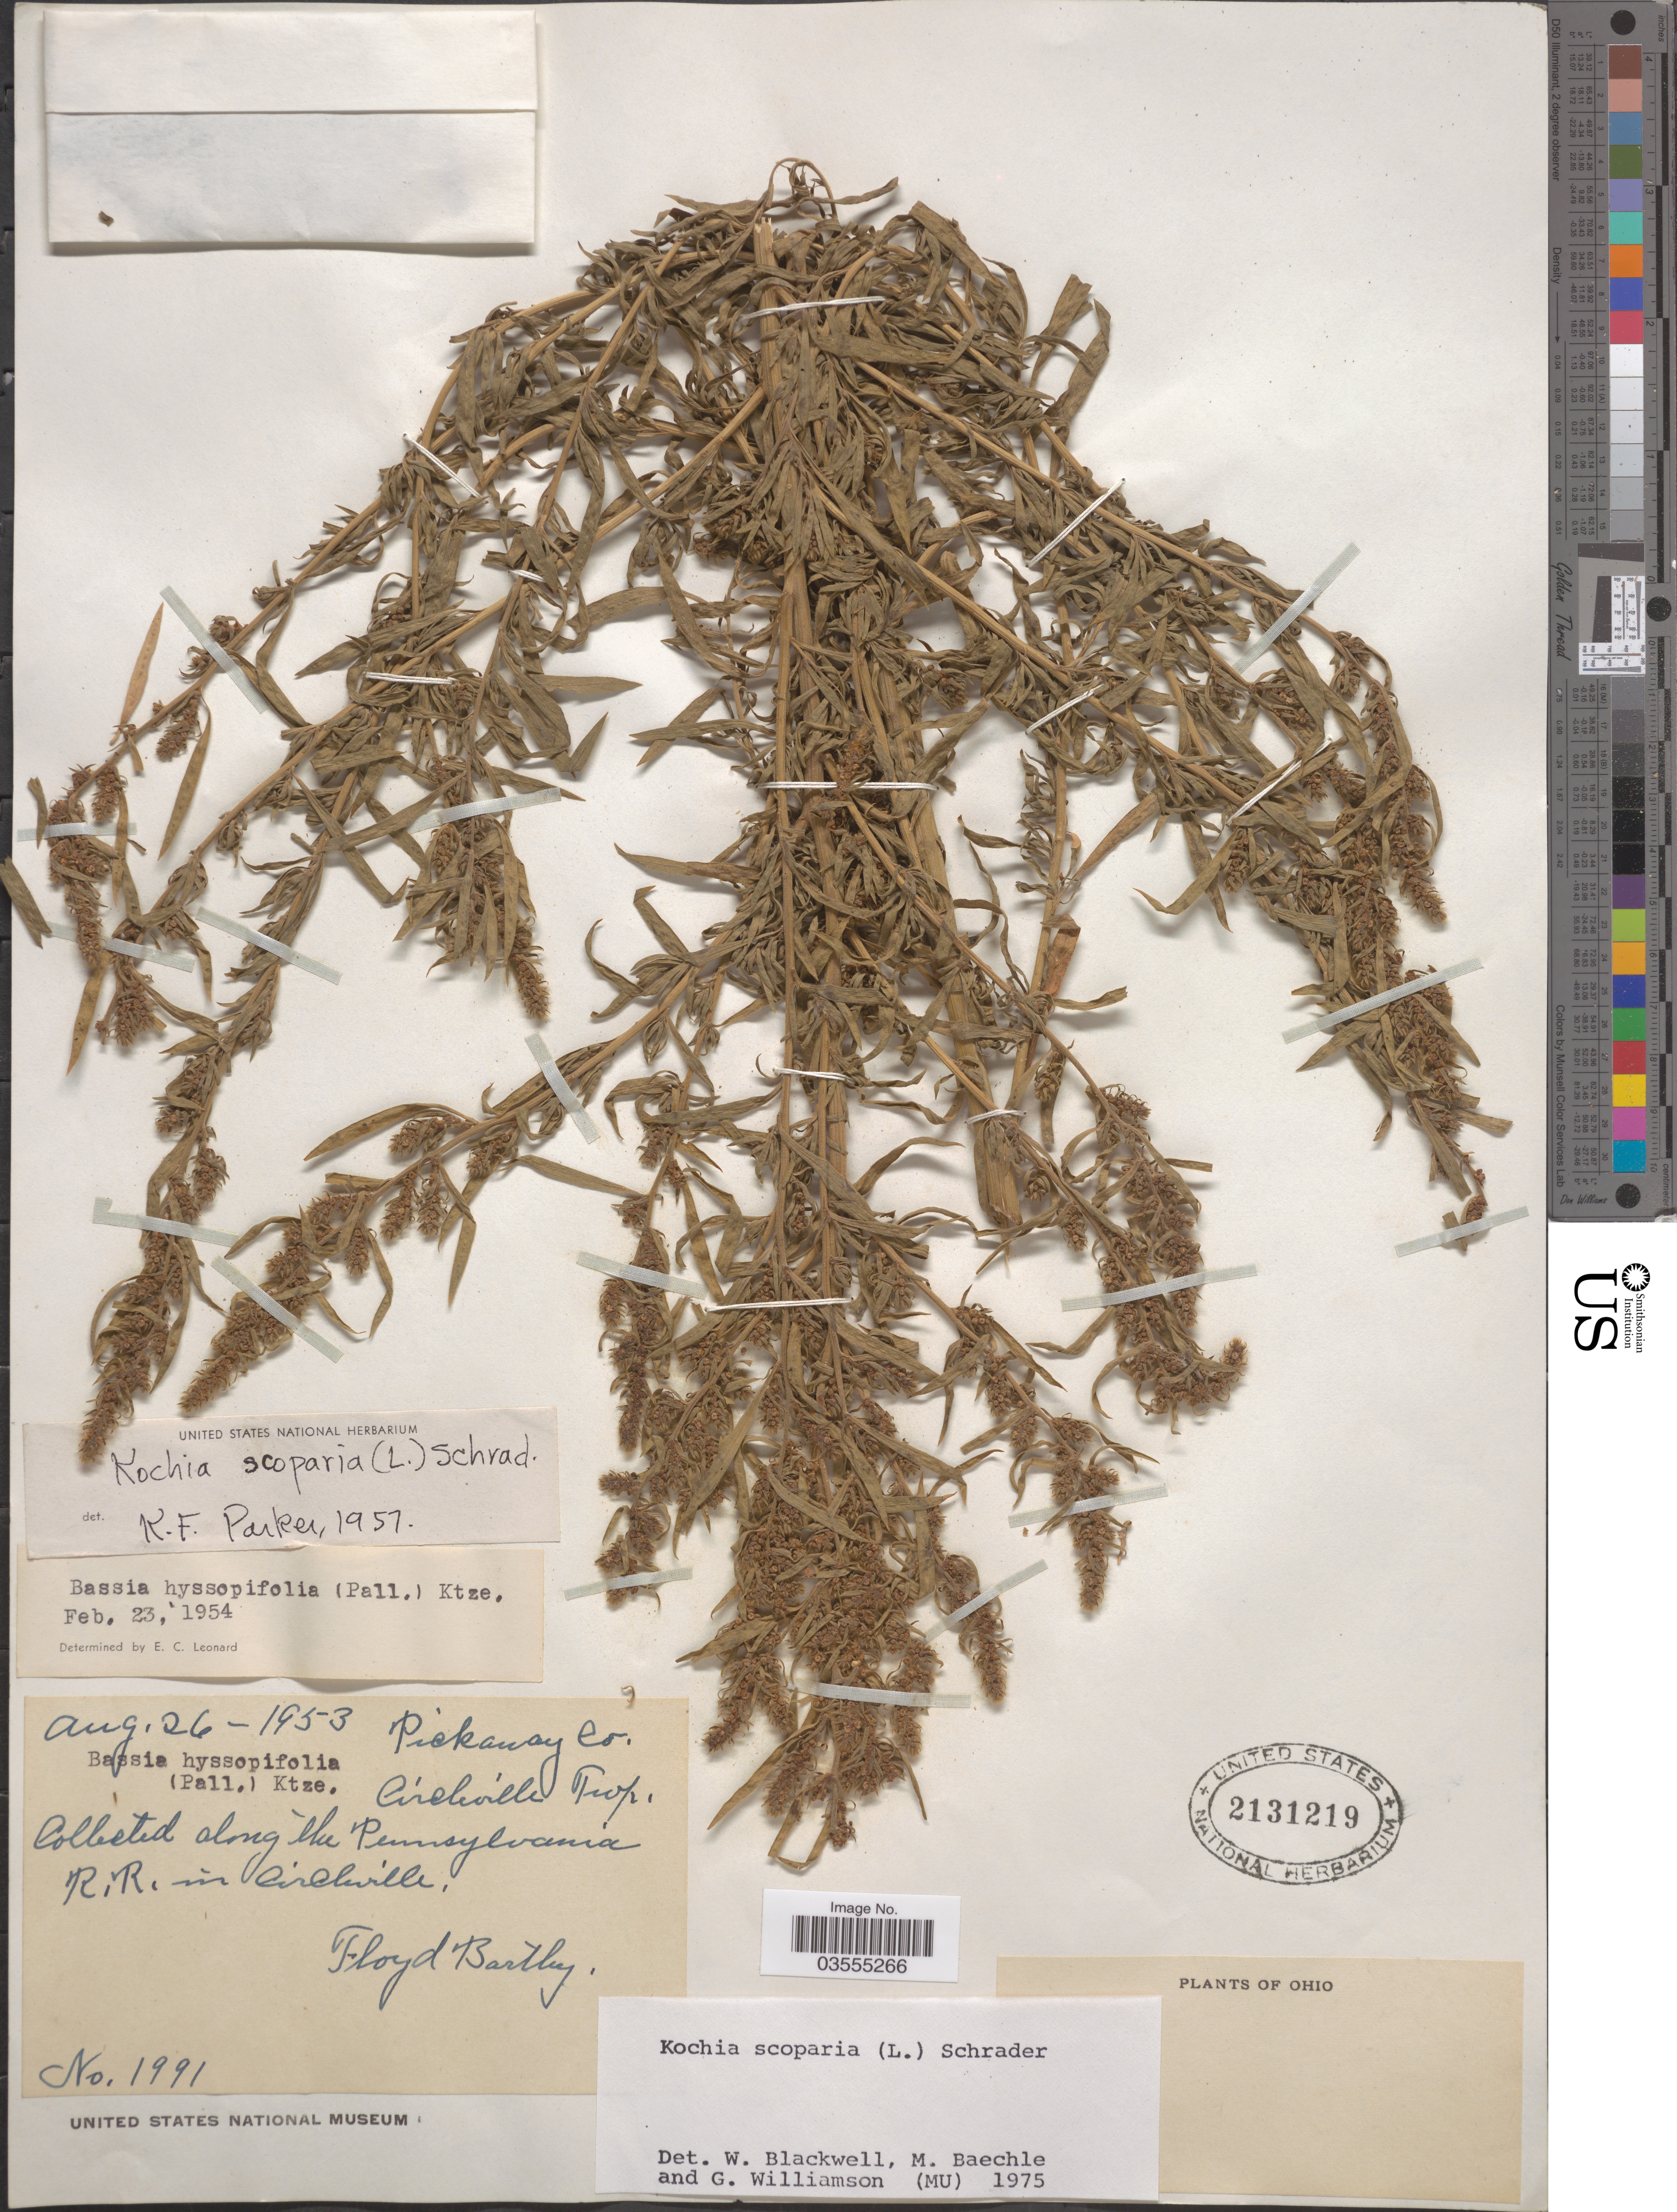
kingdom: Plantae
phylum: Tracheophyta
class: Magnoliopsida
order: Caryophyllales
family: Amaranthaceae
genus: Bassia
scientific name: Bassia scoparia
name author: (L.) Voss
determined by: U.S. National Herbarium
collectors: F. Bartley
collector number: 1991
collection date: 1953-08-26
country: United States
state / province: Ohio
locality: Pickaway Co. Circleville Twp. Along the Pennsylvania R.R. in Circleville.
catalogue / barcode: US 2131219